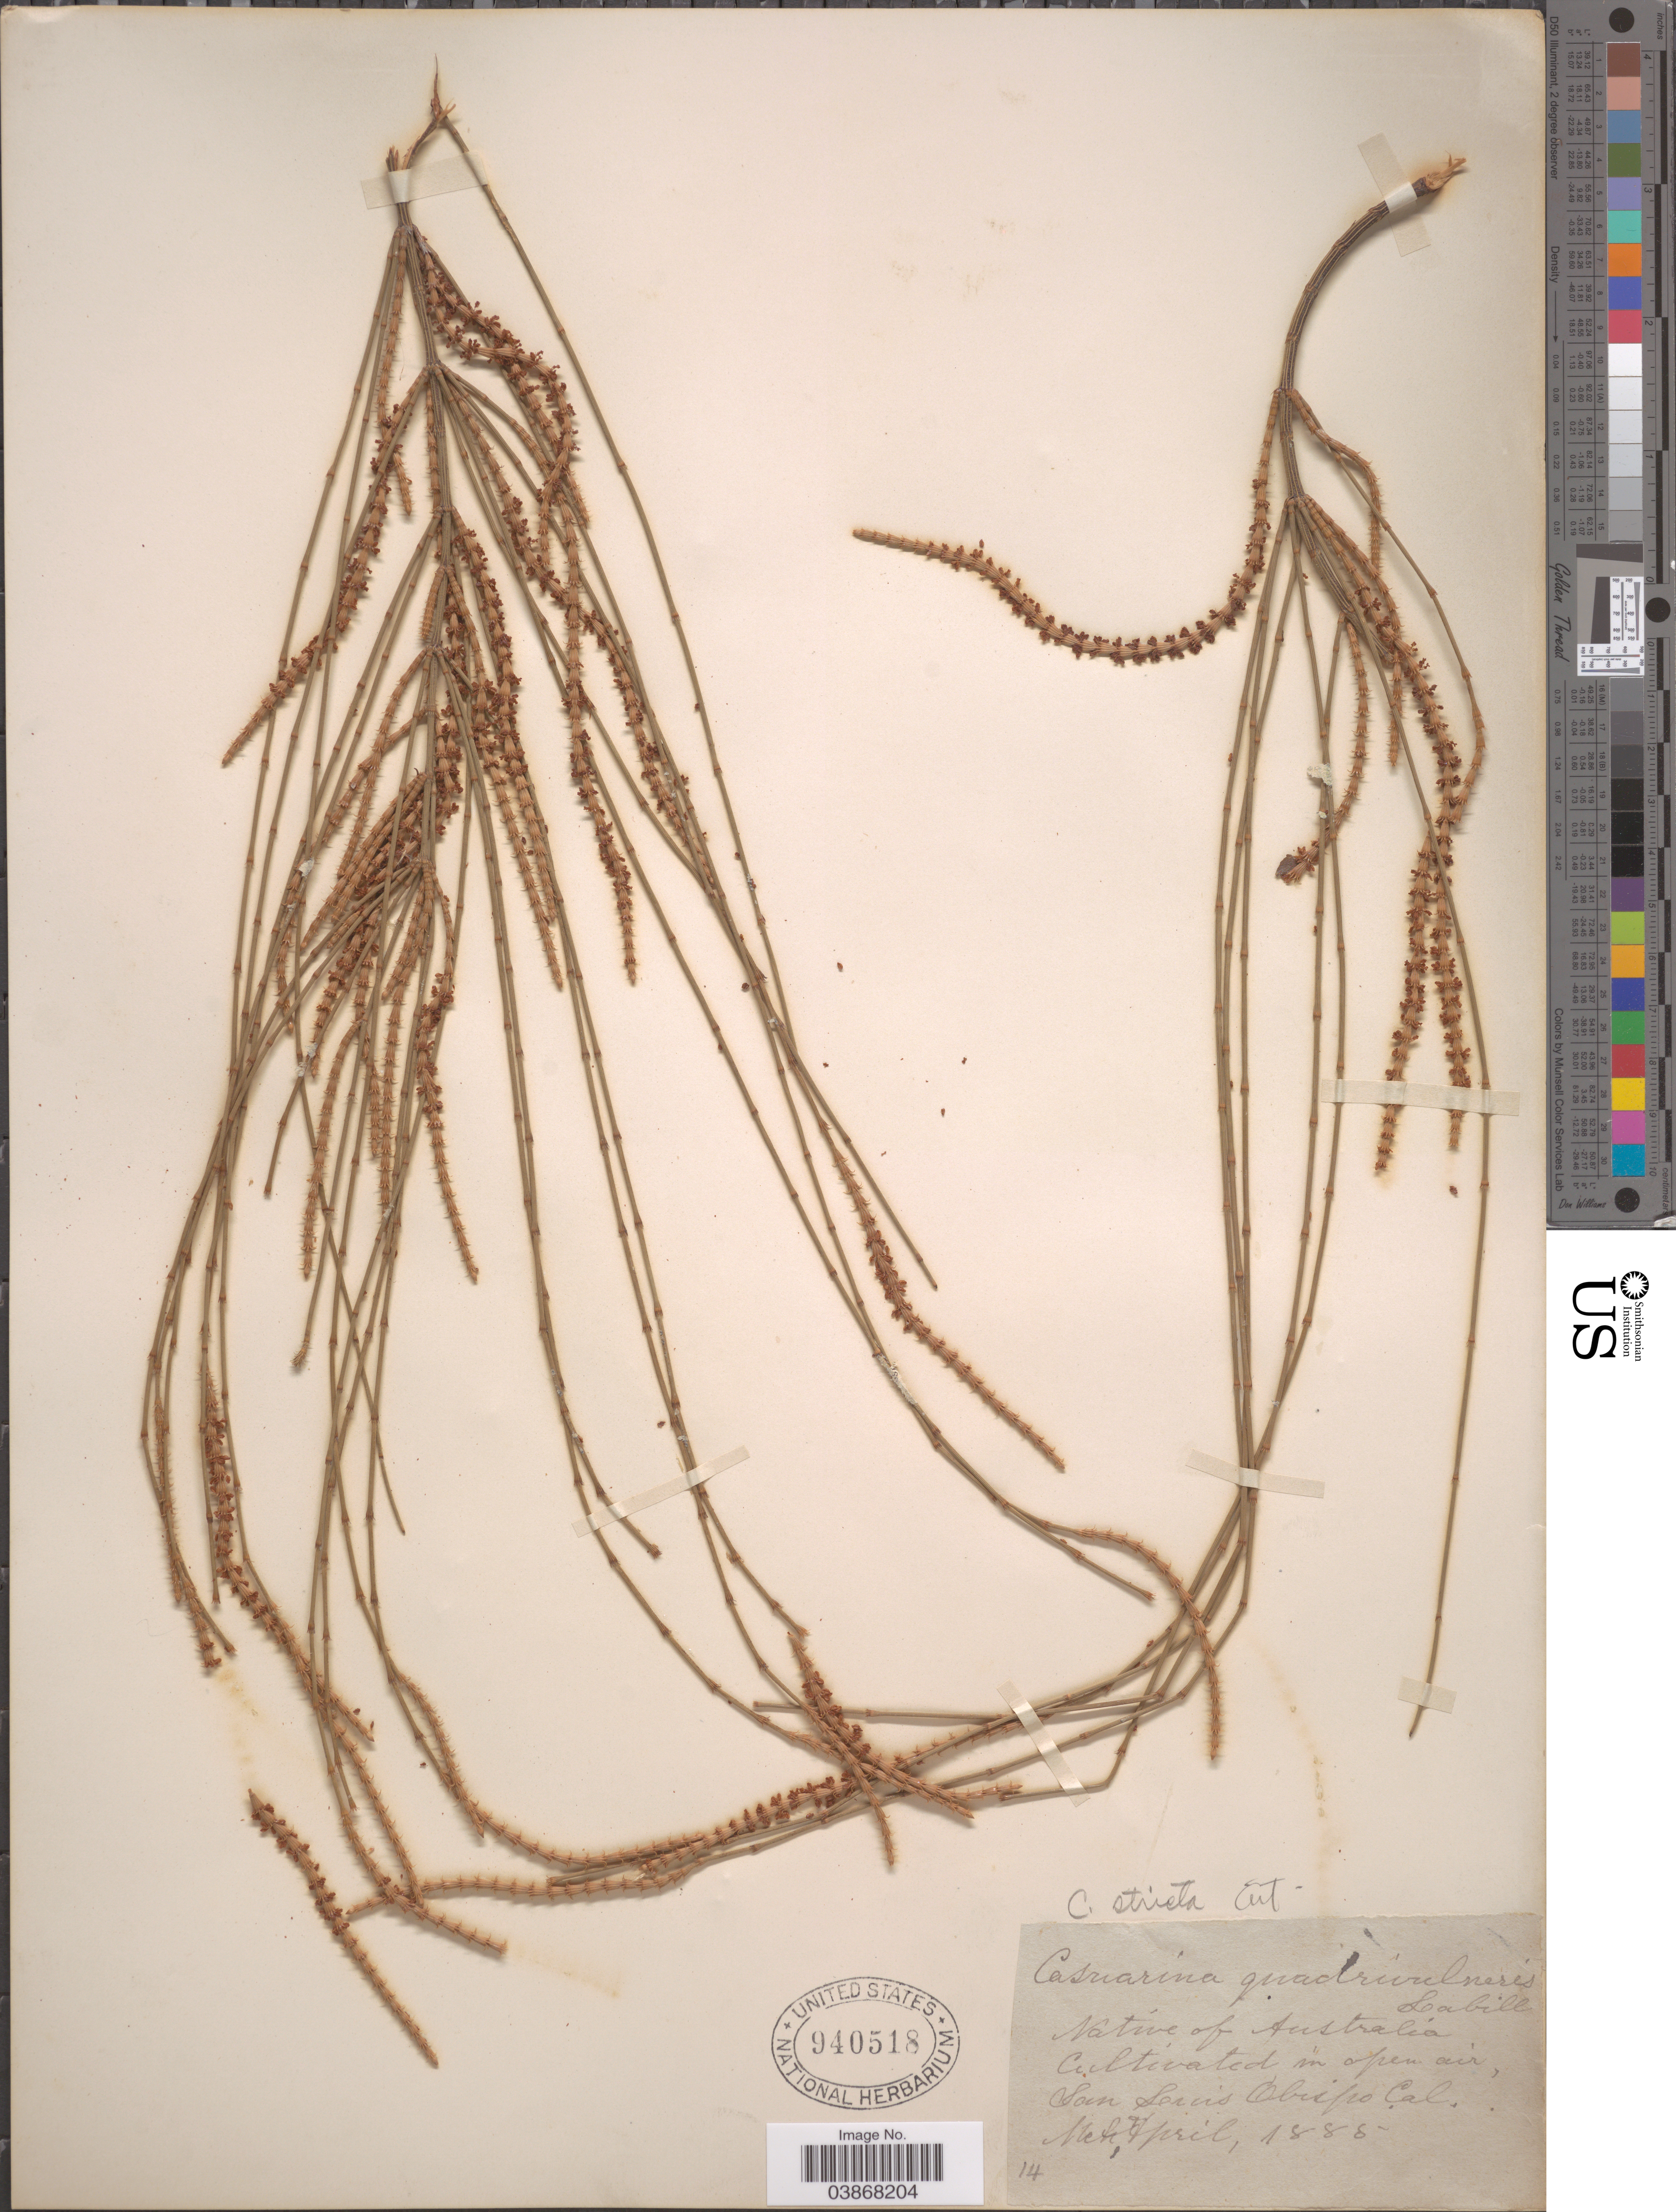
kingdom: Plantae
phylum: Tracheophyta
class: Magnoliopsida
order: Fagales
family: Casuarinaceae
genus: Casuarina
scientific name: Casuarina stricta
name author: Aiton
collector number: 14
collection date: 1885-03/1885-04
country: United States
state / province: California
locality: Cultivated in open air, San Louis Obispo.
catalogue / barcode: US 940518